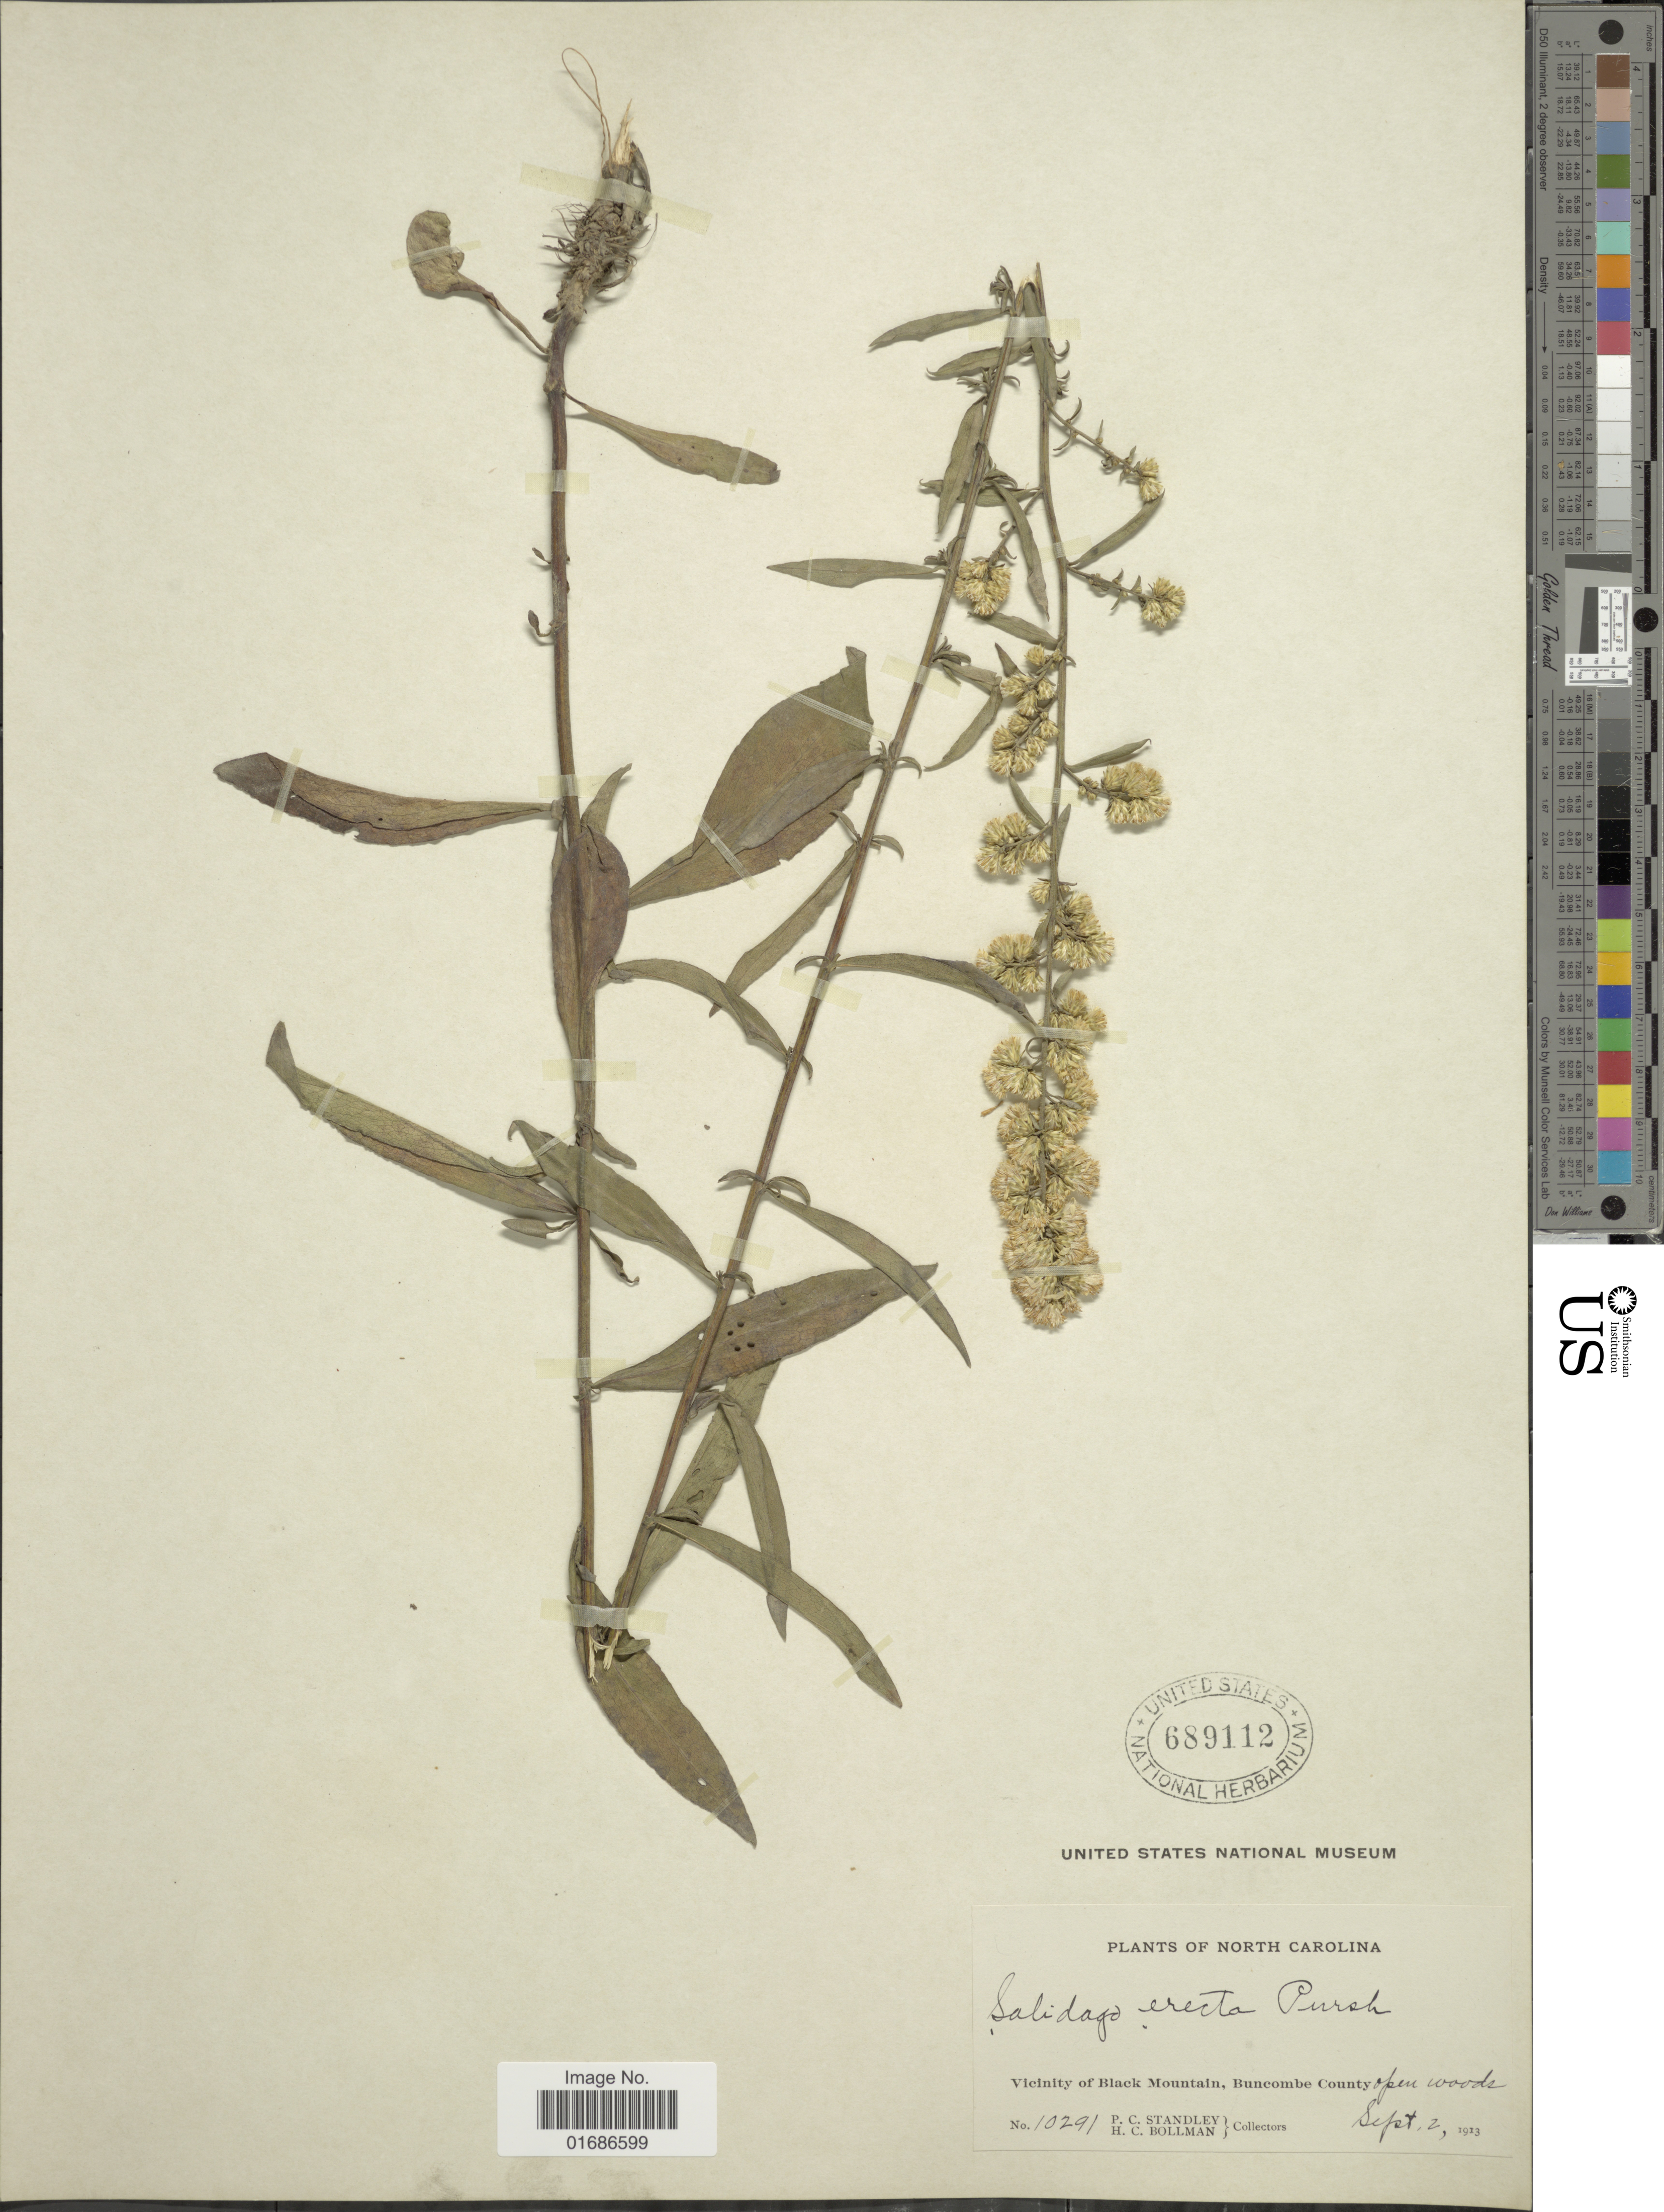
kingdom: Plantae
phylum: Tracheophyta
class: Magnoliopsida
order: Asterales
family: Asteraceae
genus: Solidago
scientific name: Solidago erecta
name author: Pursh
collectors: P. C. Standley & H. C. Bollman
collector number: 10291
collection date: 1913-09-02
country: United States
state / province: North Carolina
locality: Vicinity of Black Mountain, Buncombe County, Open woods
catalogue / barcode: US 689112